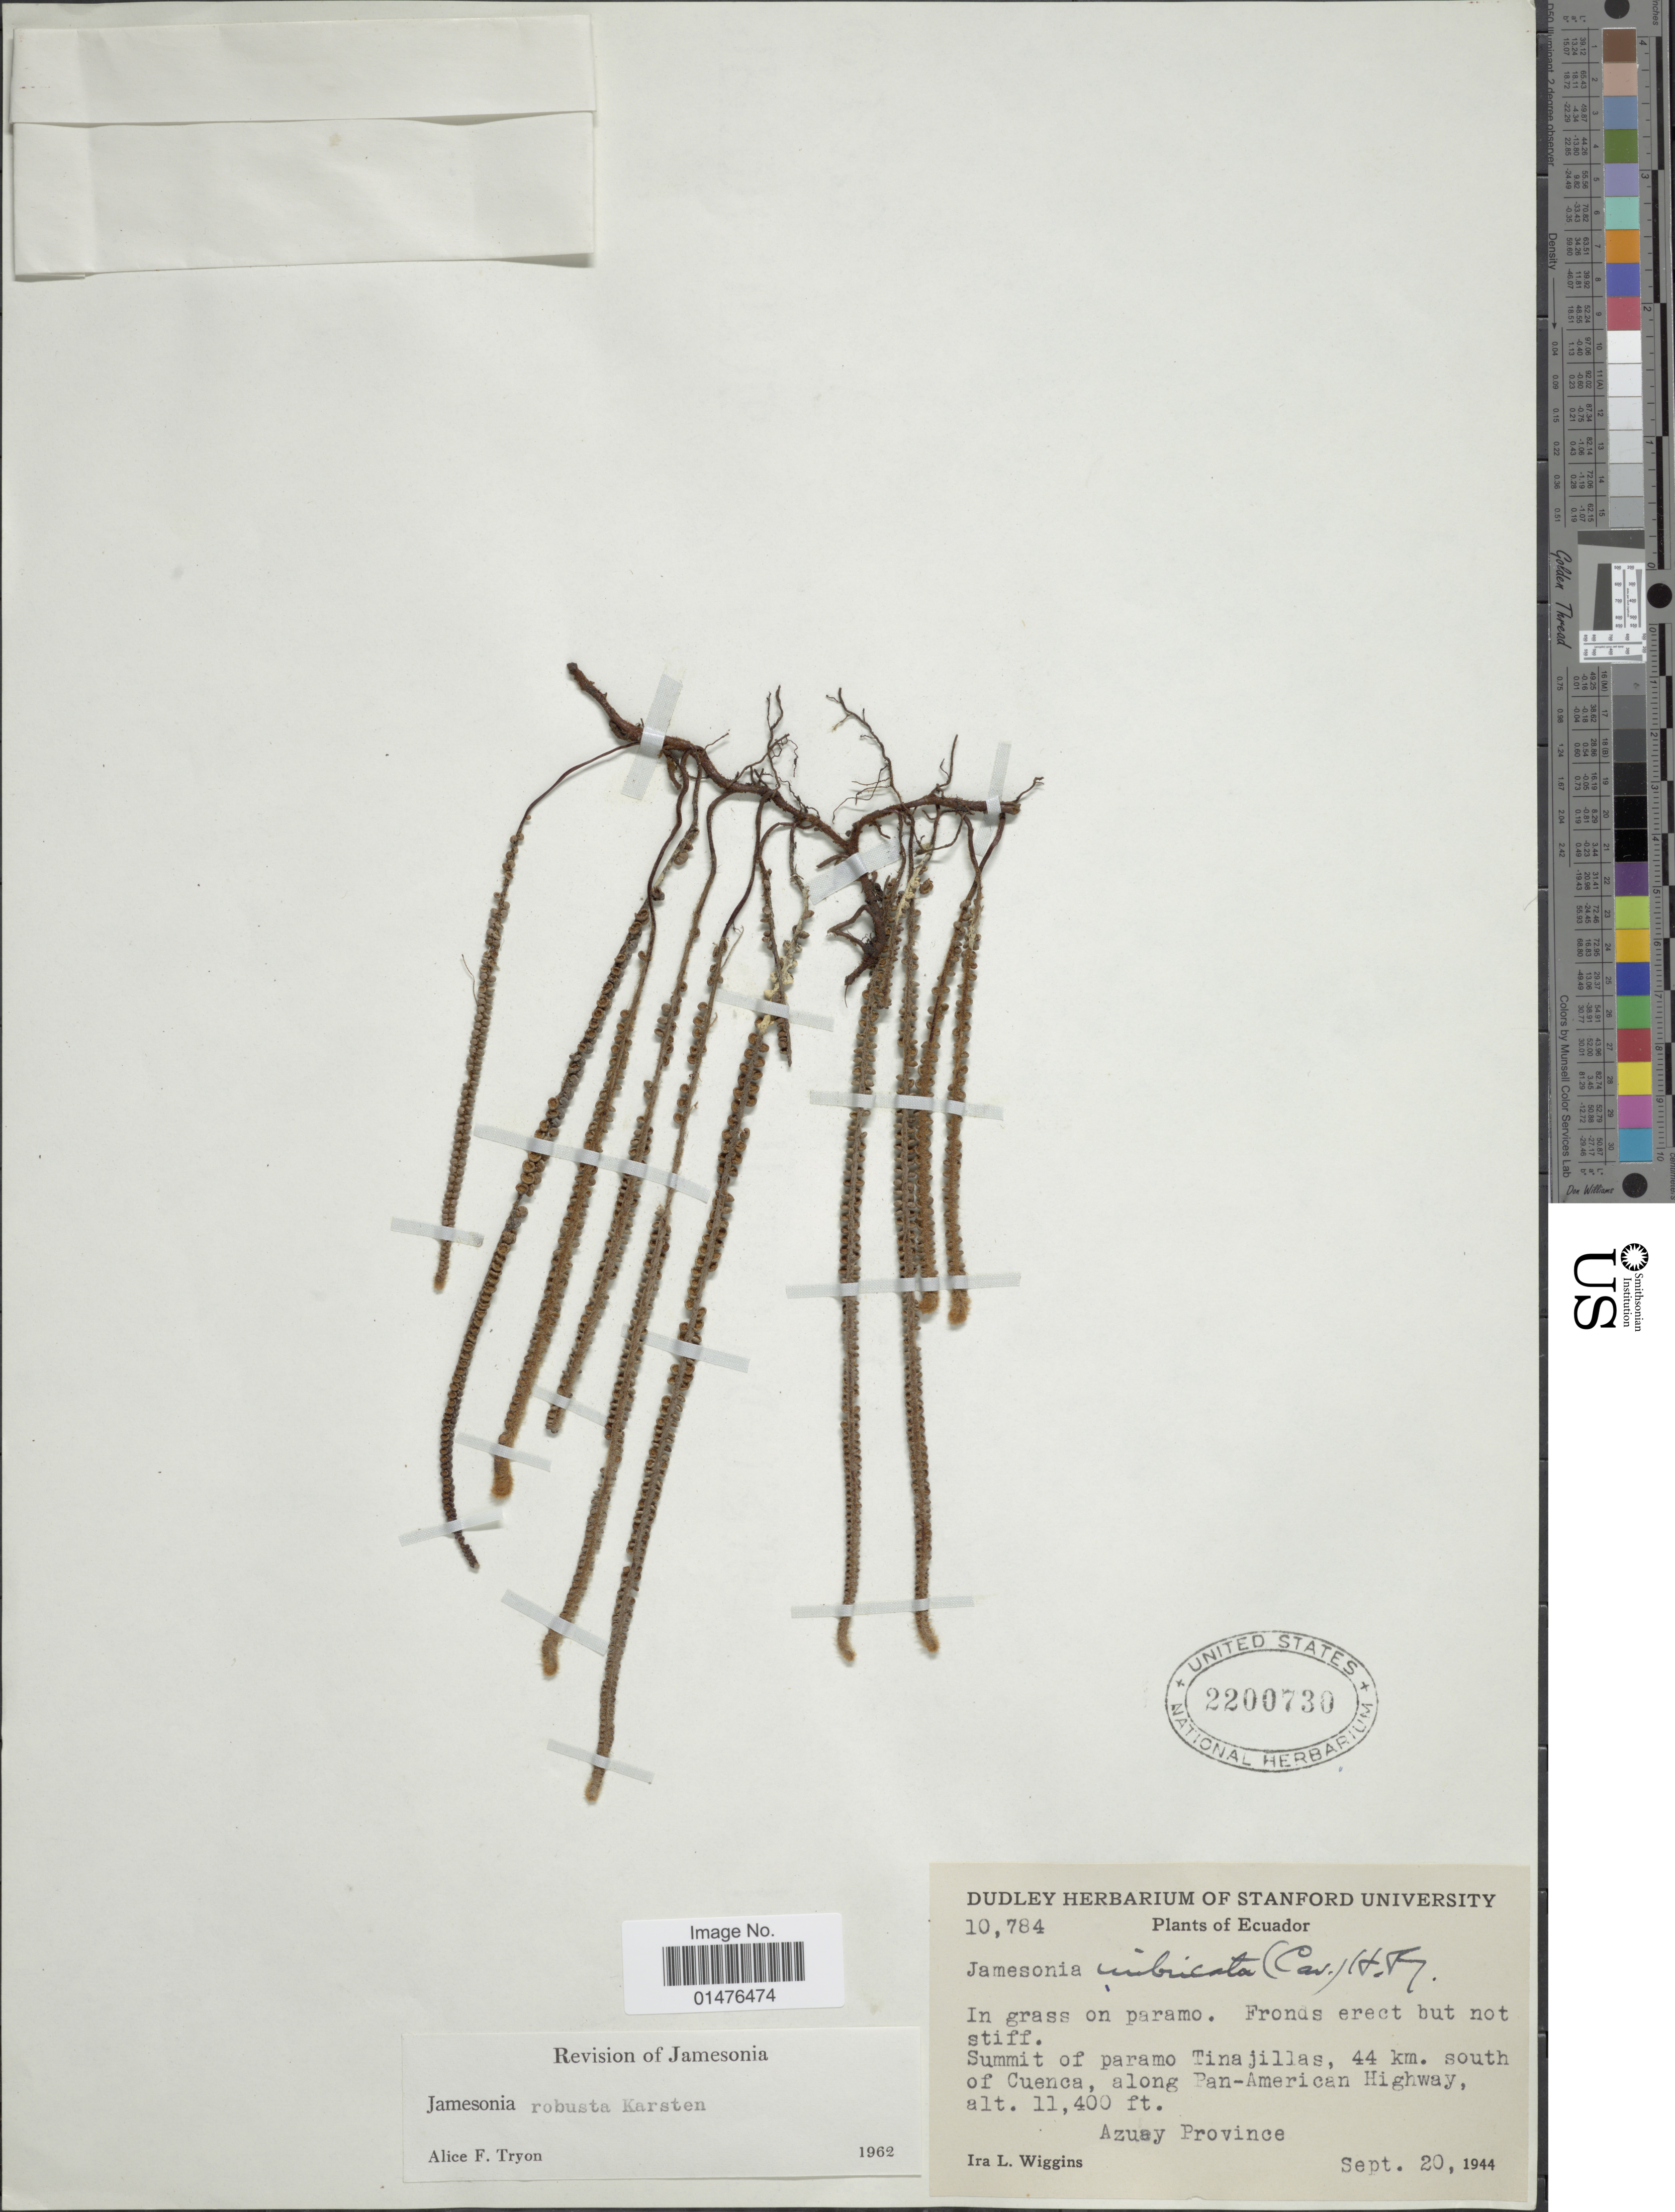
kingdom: Plantae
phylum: Tracheophyta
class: Polypodiopsida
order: Polypodiales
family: Pteridaceae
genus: Jamesonia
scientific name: Jamesonia robusta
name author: H. Karst.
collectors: I. L. Wiggins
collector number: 10784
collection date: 1944-09-20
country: Ecuador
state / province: Azuay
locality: Summit of paramo Tinajillas, 44 km. south of Cuenca, along Pan-American Highway. Azuay Province.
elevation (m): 3475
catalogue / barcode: US 2200730